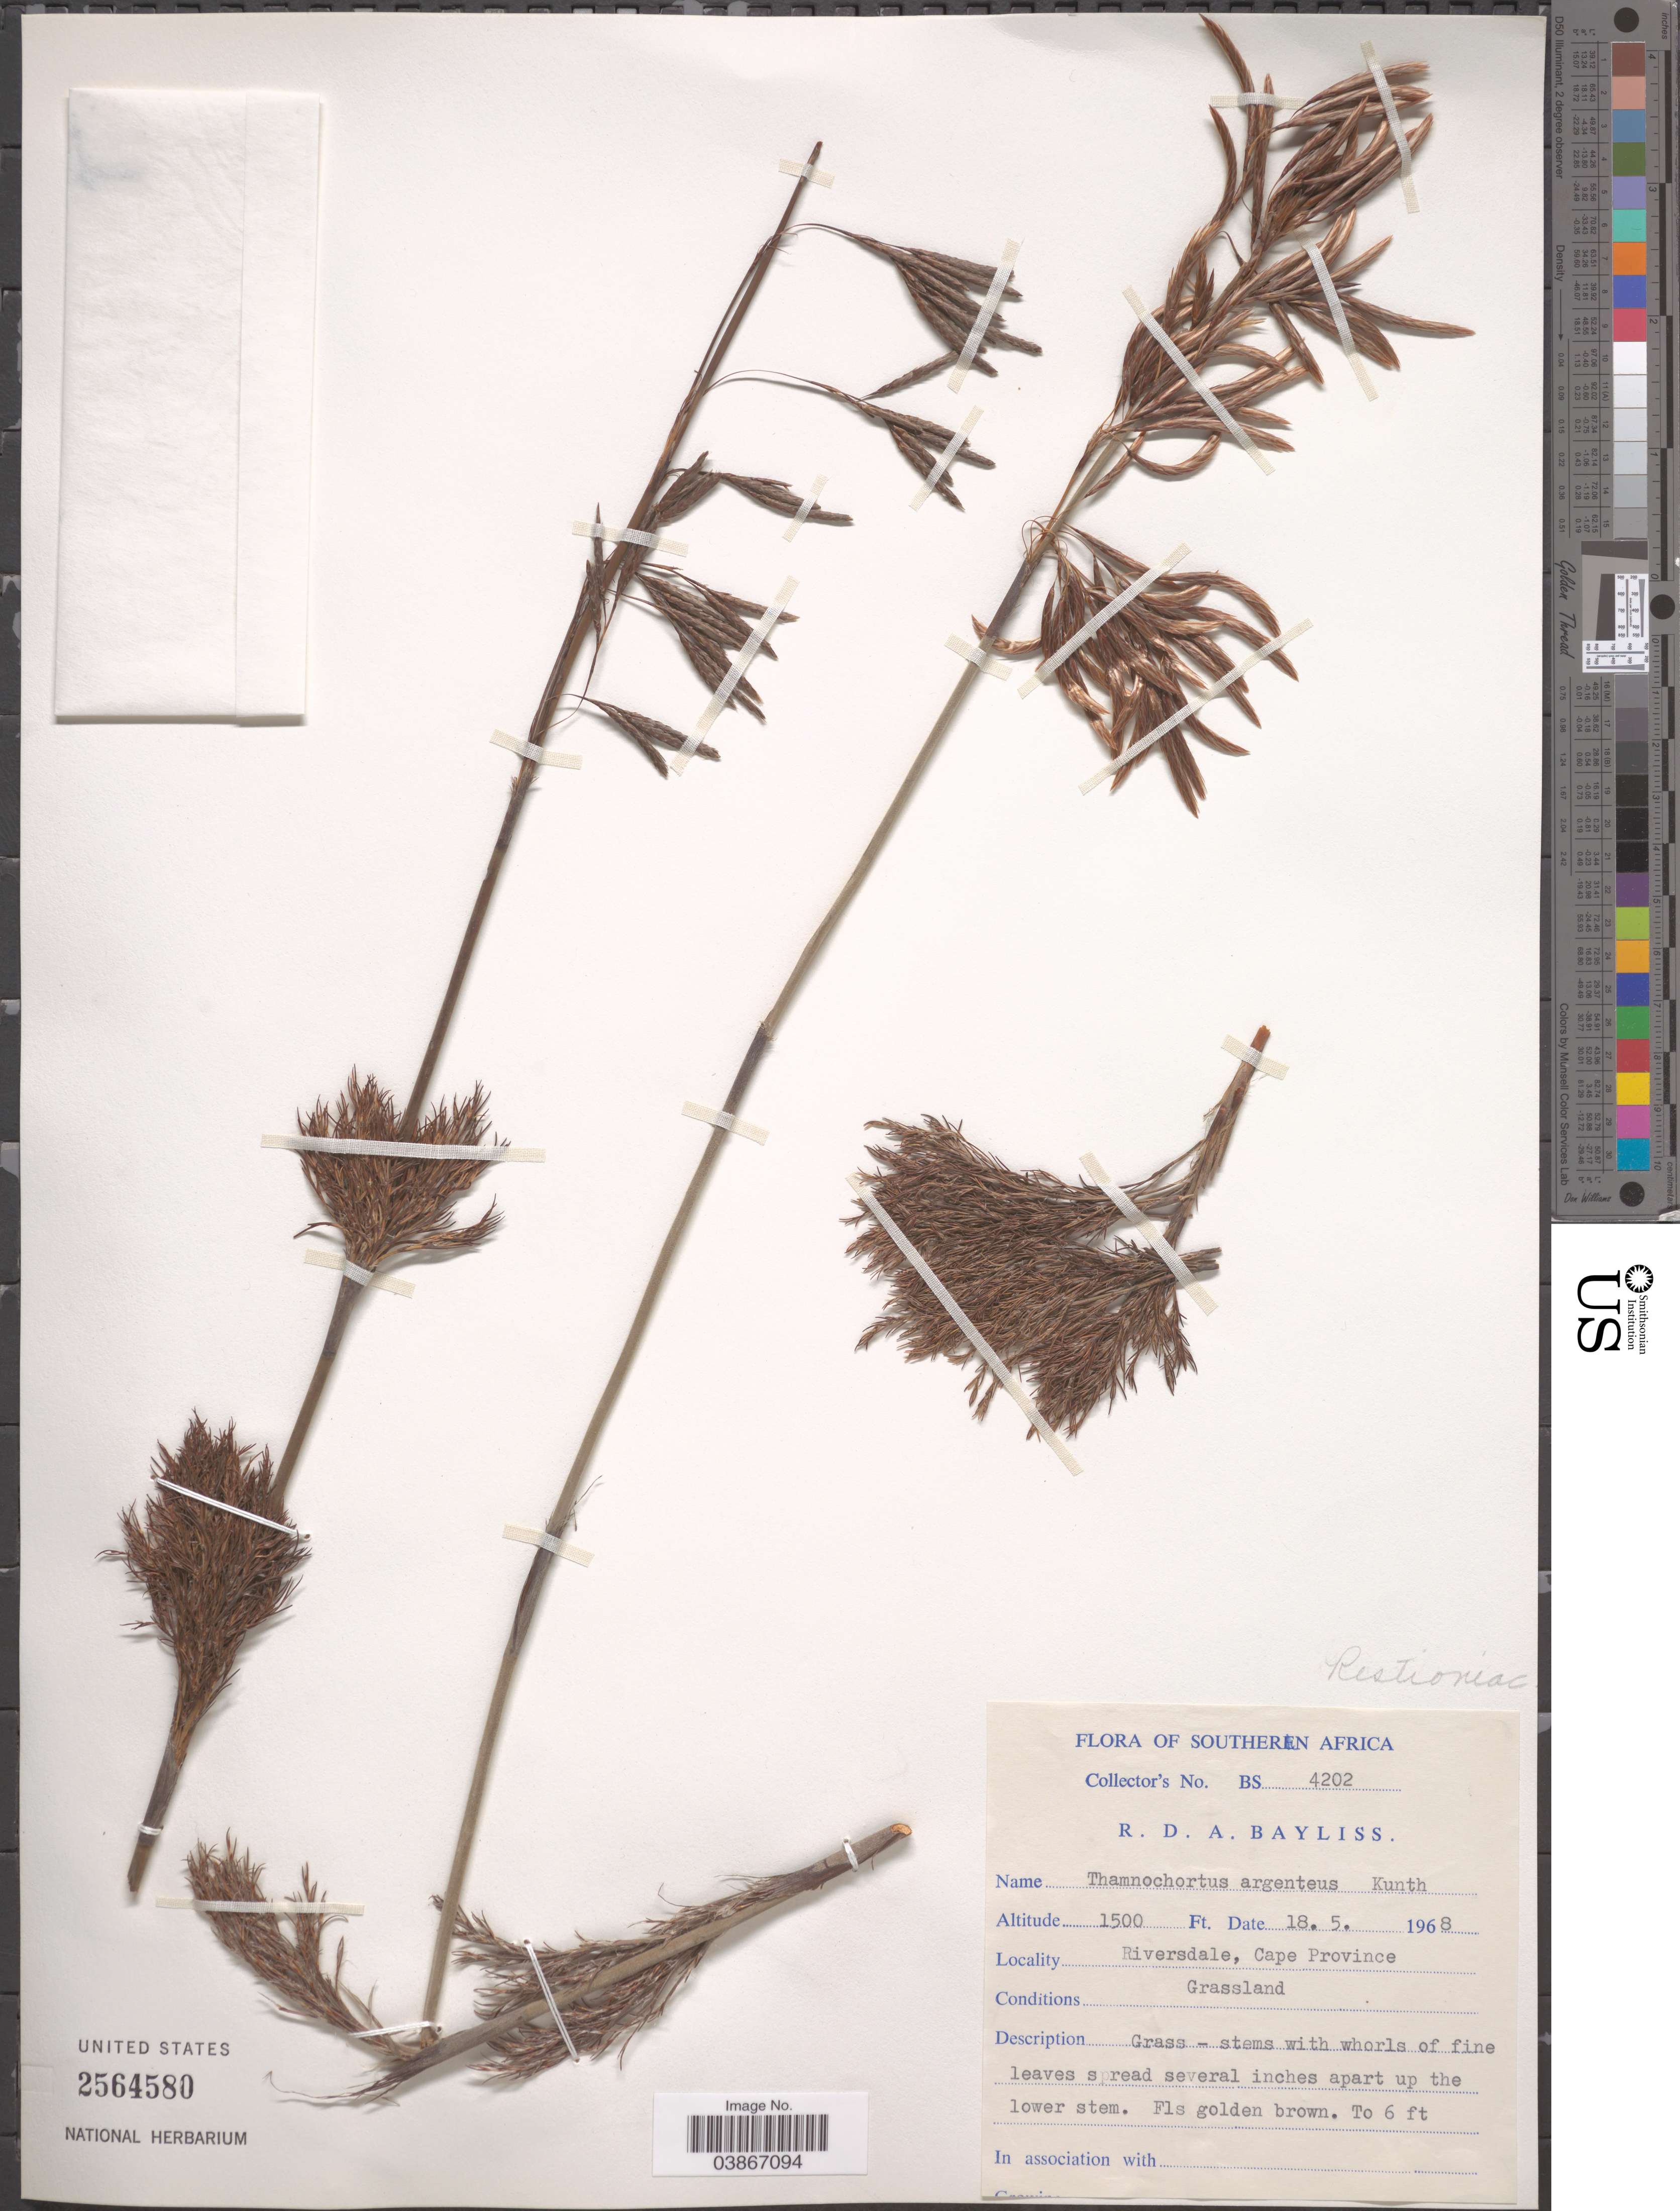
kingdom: Plantae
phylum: Tracheophyta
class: Liliopsida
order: Poales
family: Restionaceae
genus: Thamnochortus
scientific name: Thamnochortus argenteus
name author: (Thunb.) Kunth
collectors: R. Bayliss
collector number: BS4202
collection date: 1968-05-18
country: South Africa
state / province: Western Cape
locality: Southern Africa. Riversdale. Grassland.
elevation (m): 457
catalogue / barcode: US 2564580